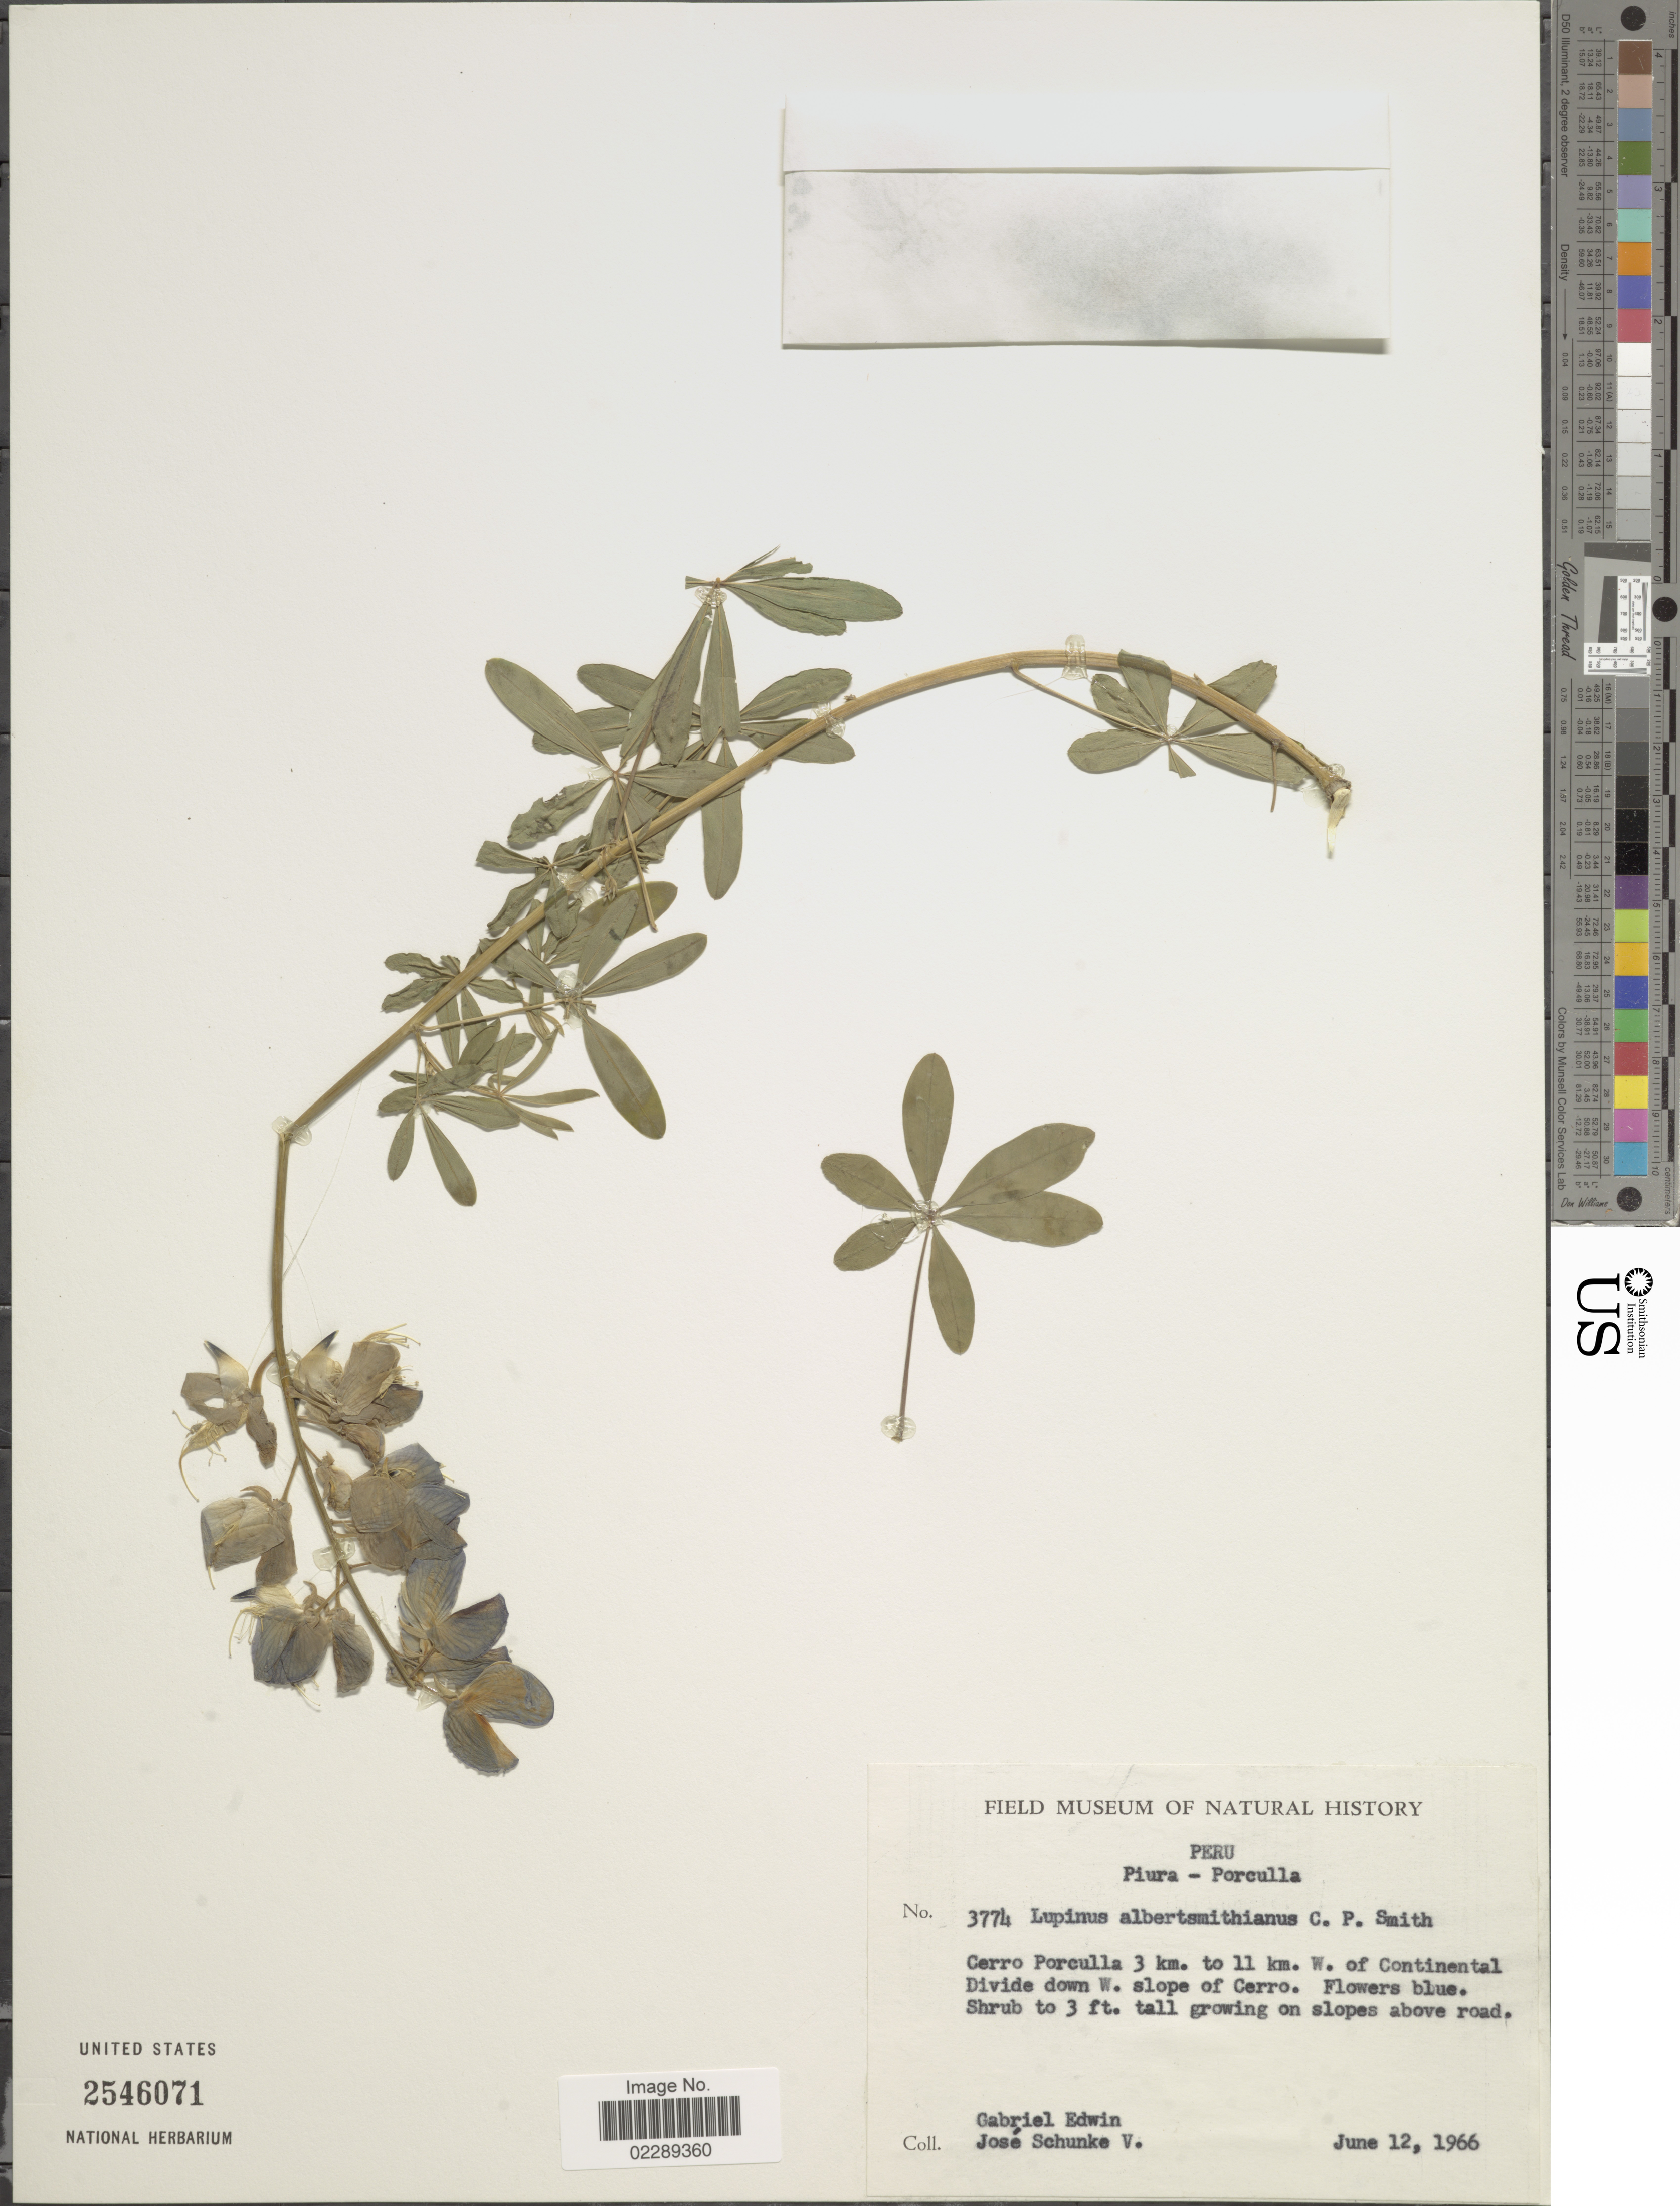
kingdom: Plantae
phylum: Tracheophyta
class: Magnoliopsida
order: Fabales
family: Fabaceae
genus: Lupinus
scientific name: Lupinus albert-smithianus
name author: C.P. Sm.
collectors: G. Edwin & J. Schunke Vigo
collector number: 3774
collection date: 1966-06-12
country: Peru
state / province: Piura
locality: Piura - Porculla. Cerro Porculla 3 km. o 11 km. W. of Continental Divide down W. slope of Cerro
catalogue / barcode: US 2546071